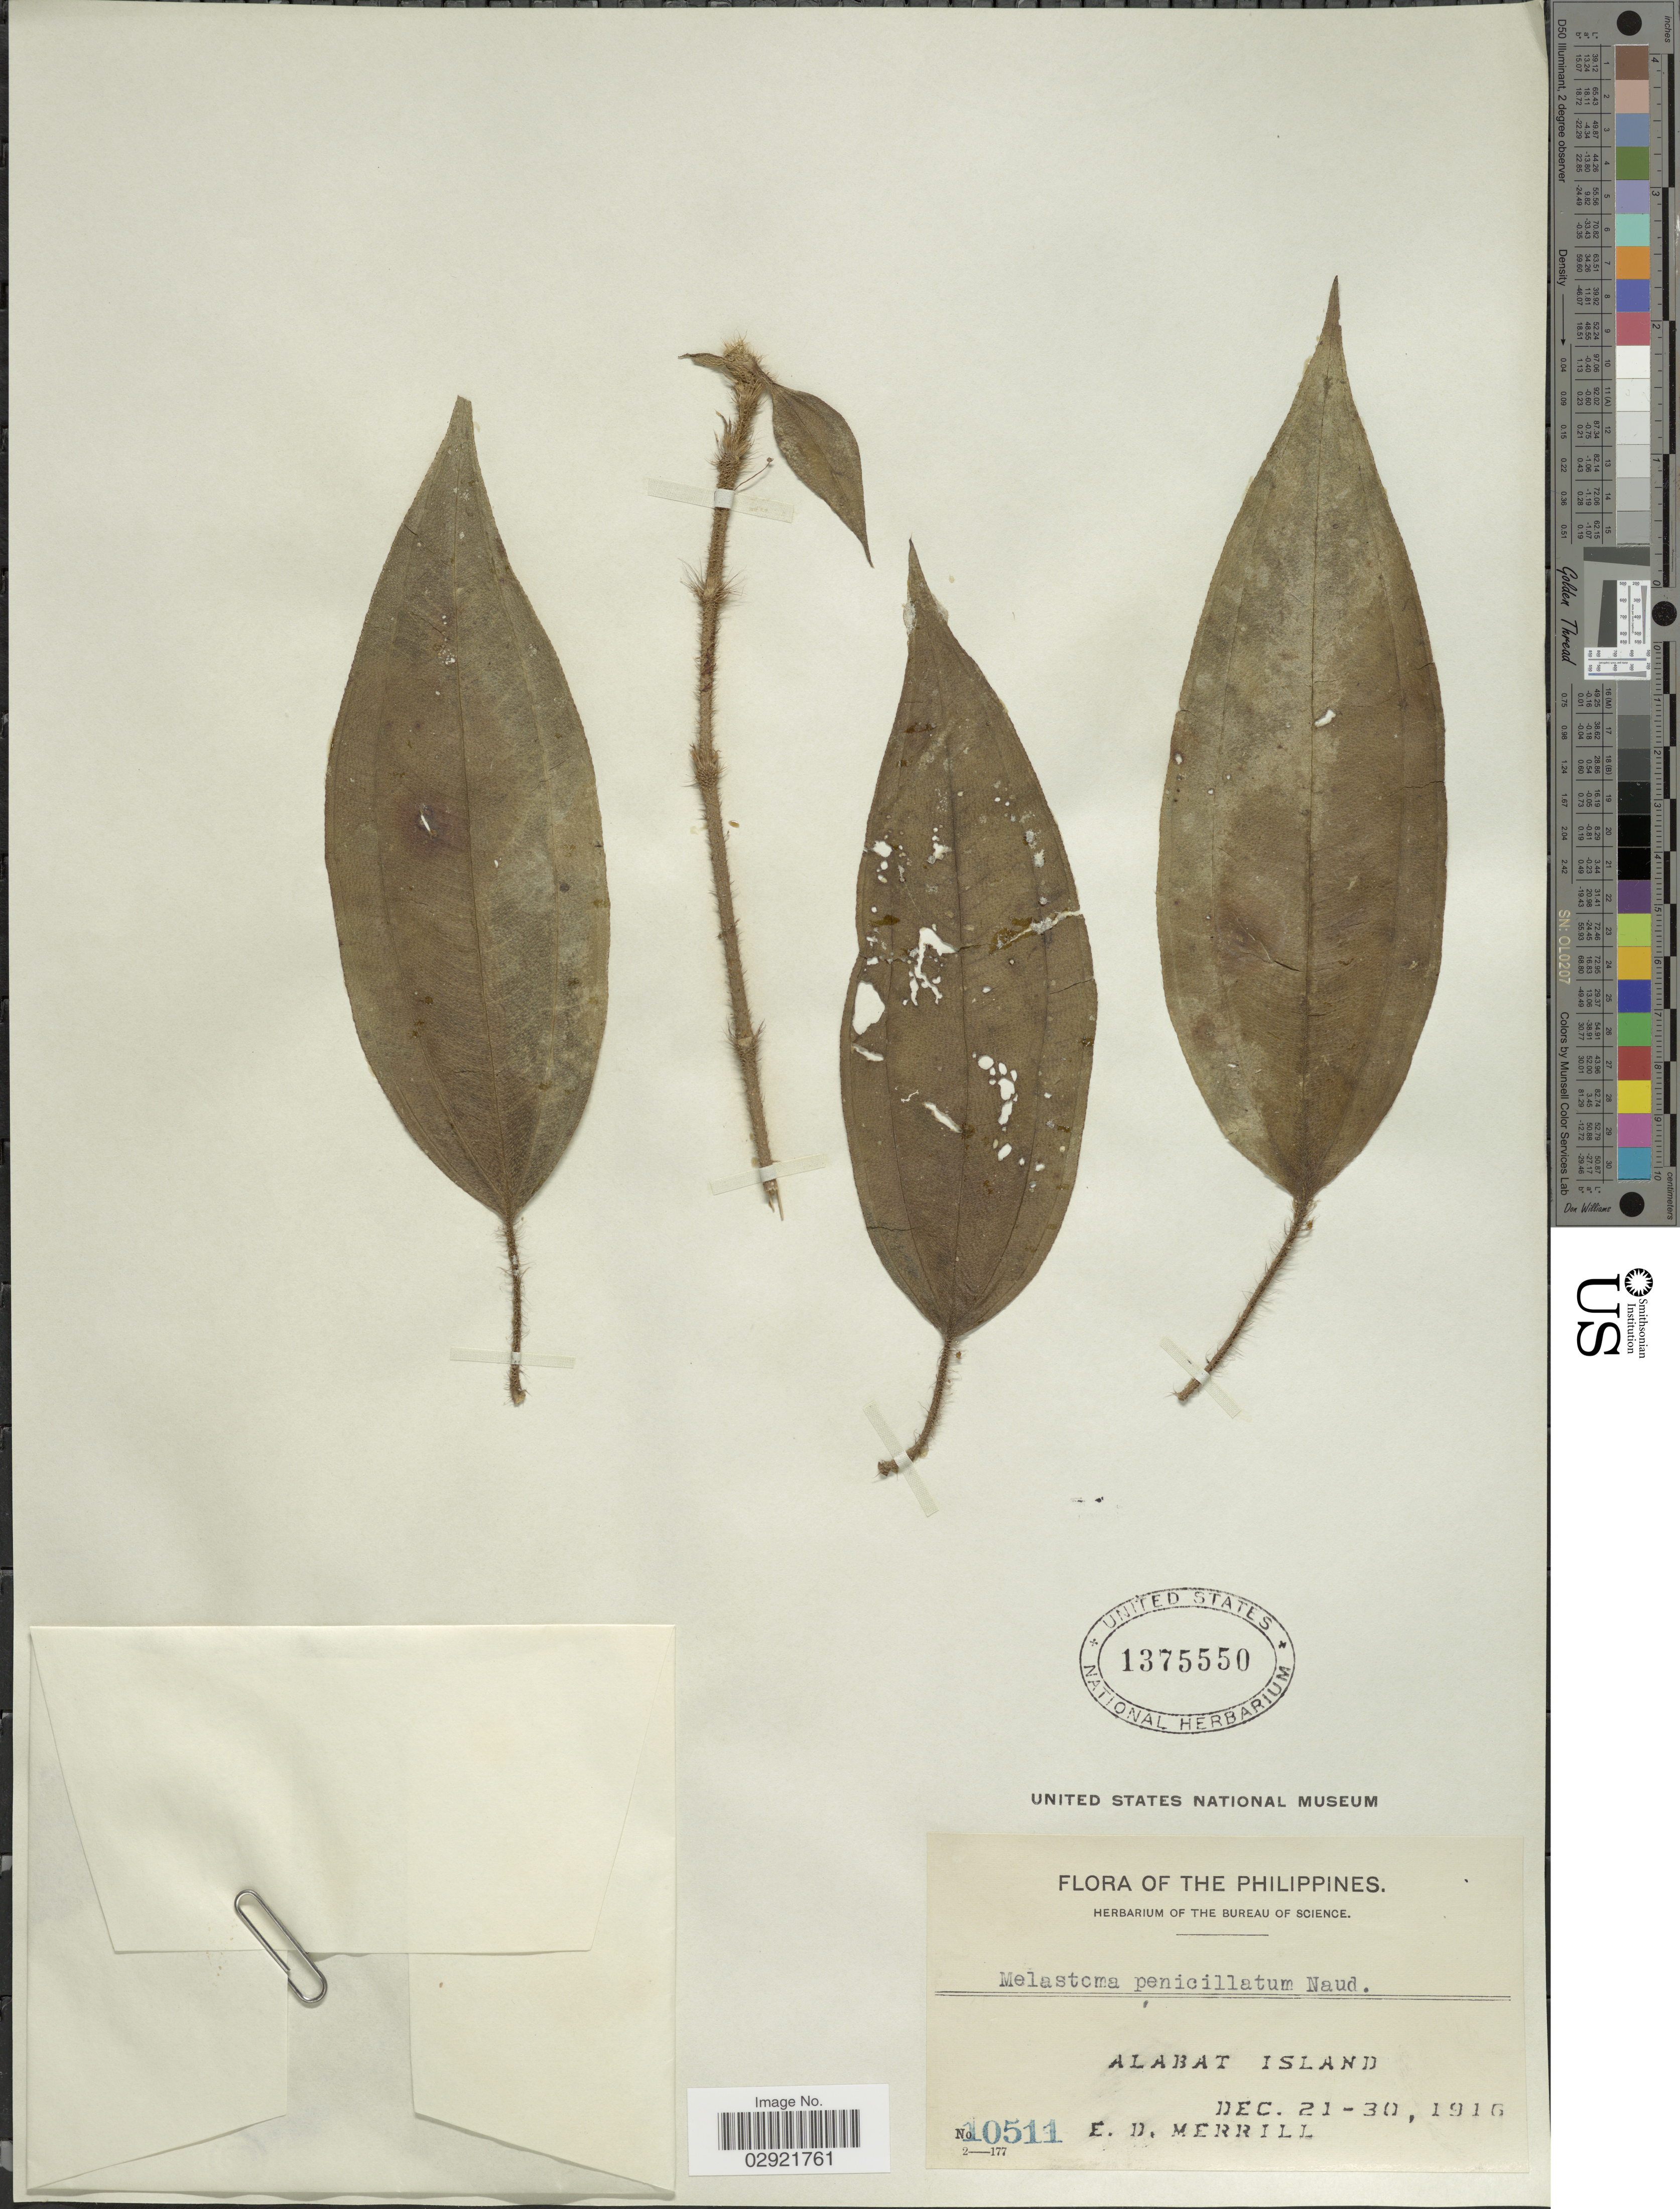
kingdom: Plantae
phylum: Tracheophyta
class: Magnoliopsida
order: Myrtales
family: Melastomataceae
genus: Melastoma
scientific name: Melastoma crinitum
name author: Roxb.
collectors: E. D. Merrill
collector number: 10511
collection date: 1916-12-21/1916-12-30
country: Philippines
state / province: Calabarzon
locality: Alabat Island.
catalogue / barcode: US 1375550